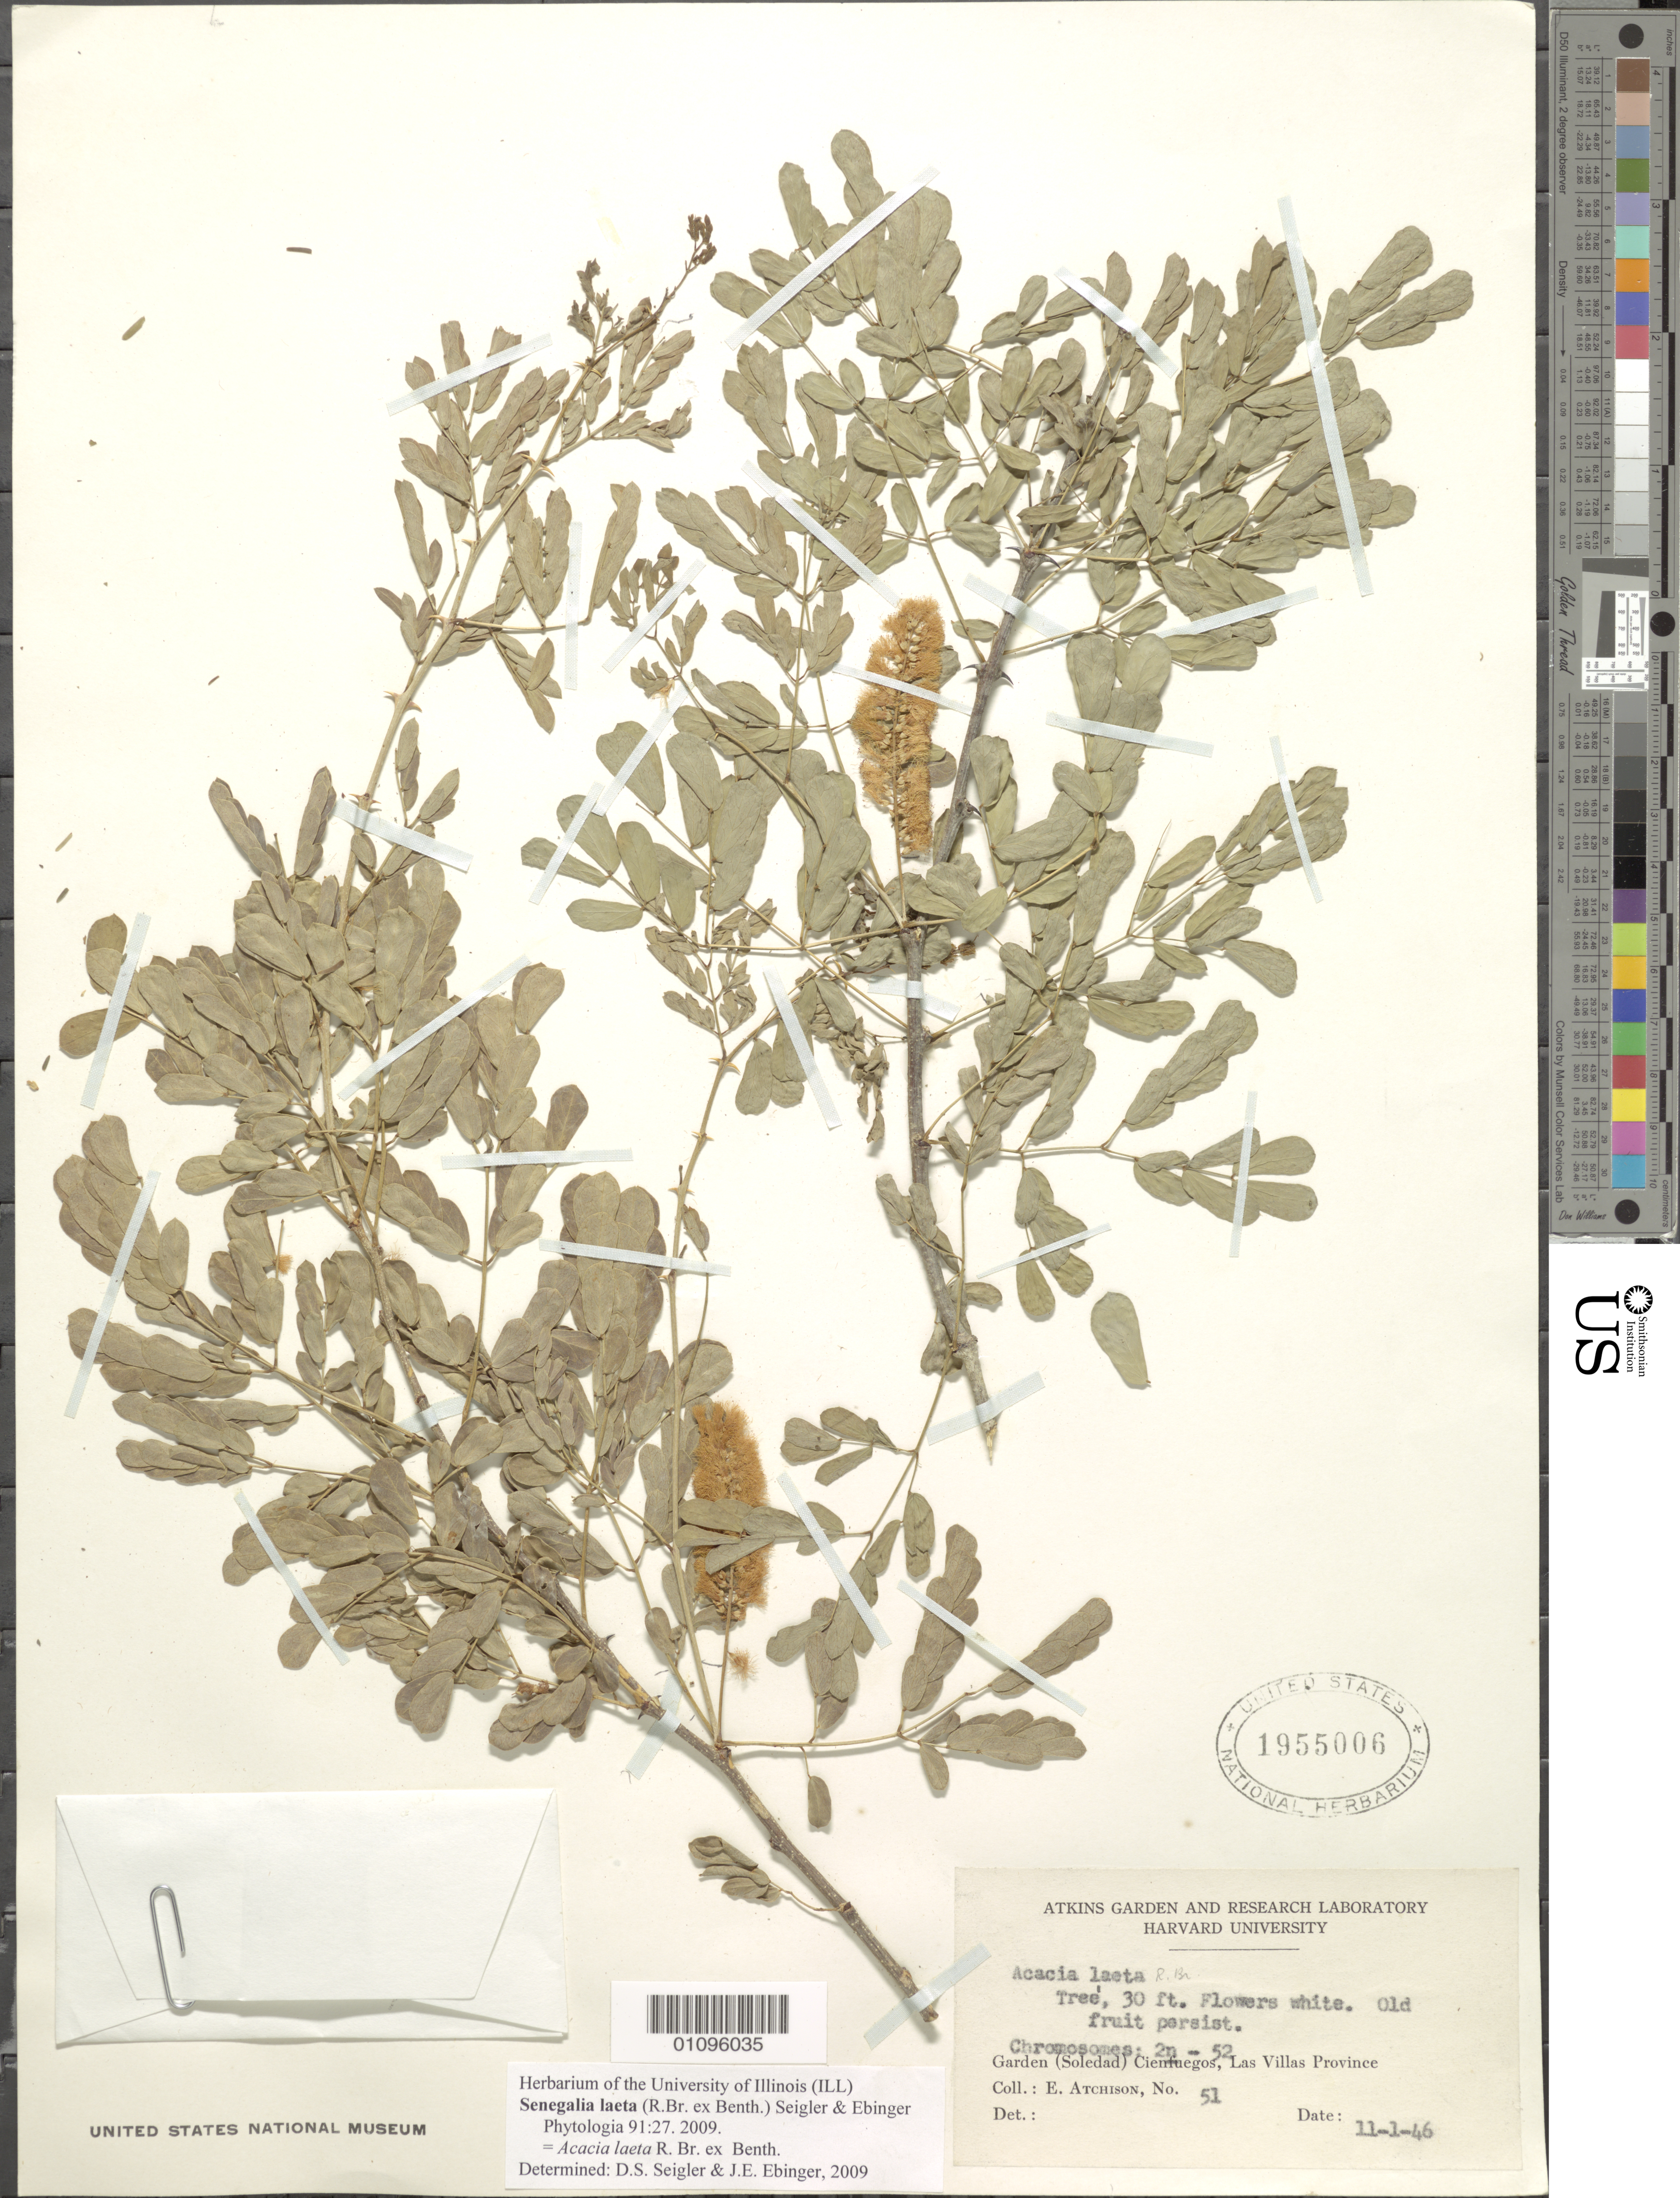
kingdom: Plantae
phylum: Tracheophyta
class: Magnoliopsida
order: Fabales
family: Fabaceae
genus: Senegalia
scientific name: Senegalia laeta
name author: (R. Br. ex Benth.) Seigler & Ebinger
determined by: Ebinger, J. E.; Seigler, David S.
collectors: E. Atchison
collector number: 51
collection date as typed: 11 Jan 1946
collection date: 1946-01-11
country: Cuba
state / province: Cienfuegos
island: Cuba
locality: Garden (Soledad) Cienfuegos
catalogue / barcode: US 1955006